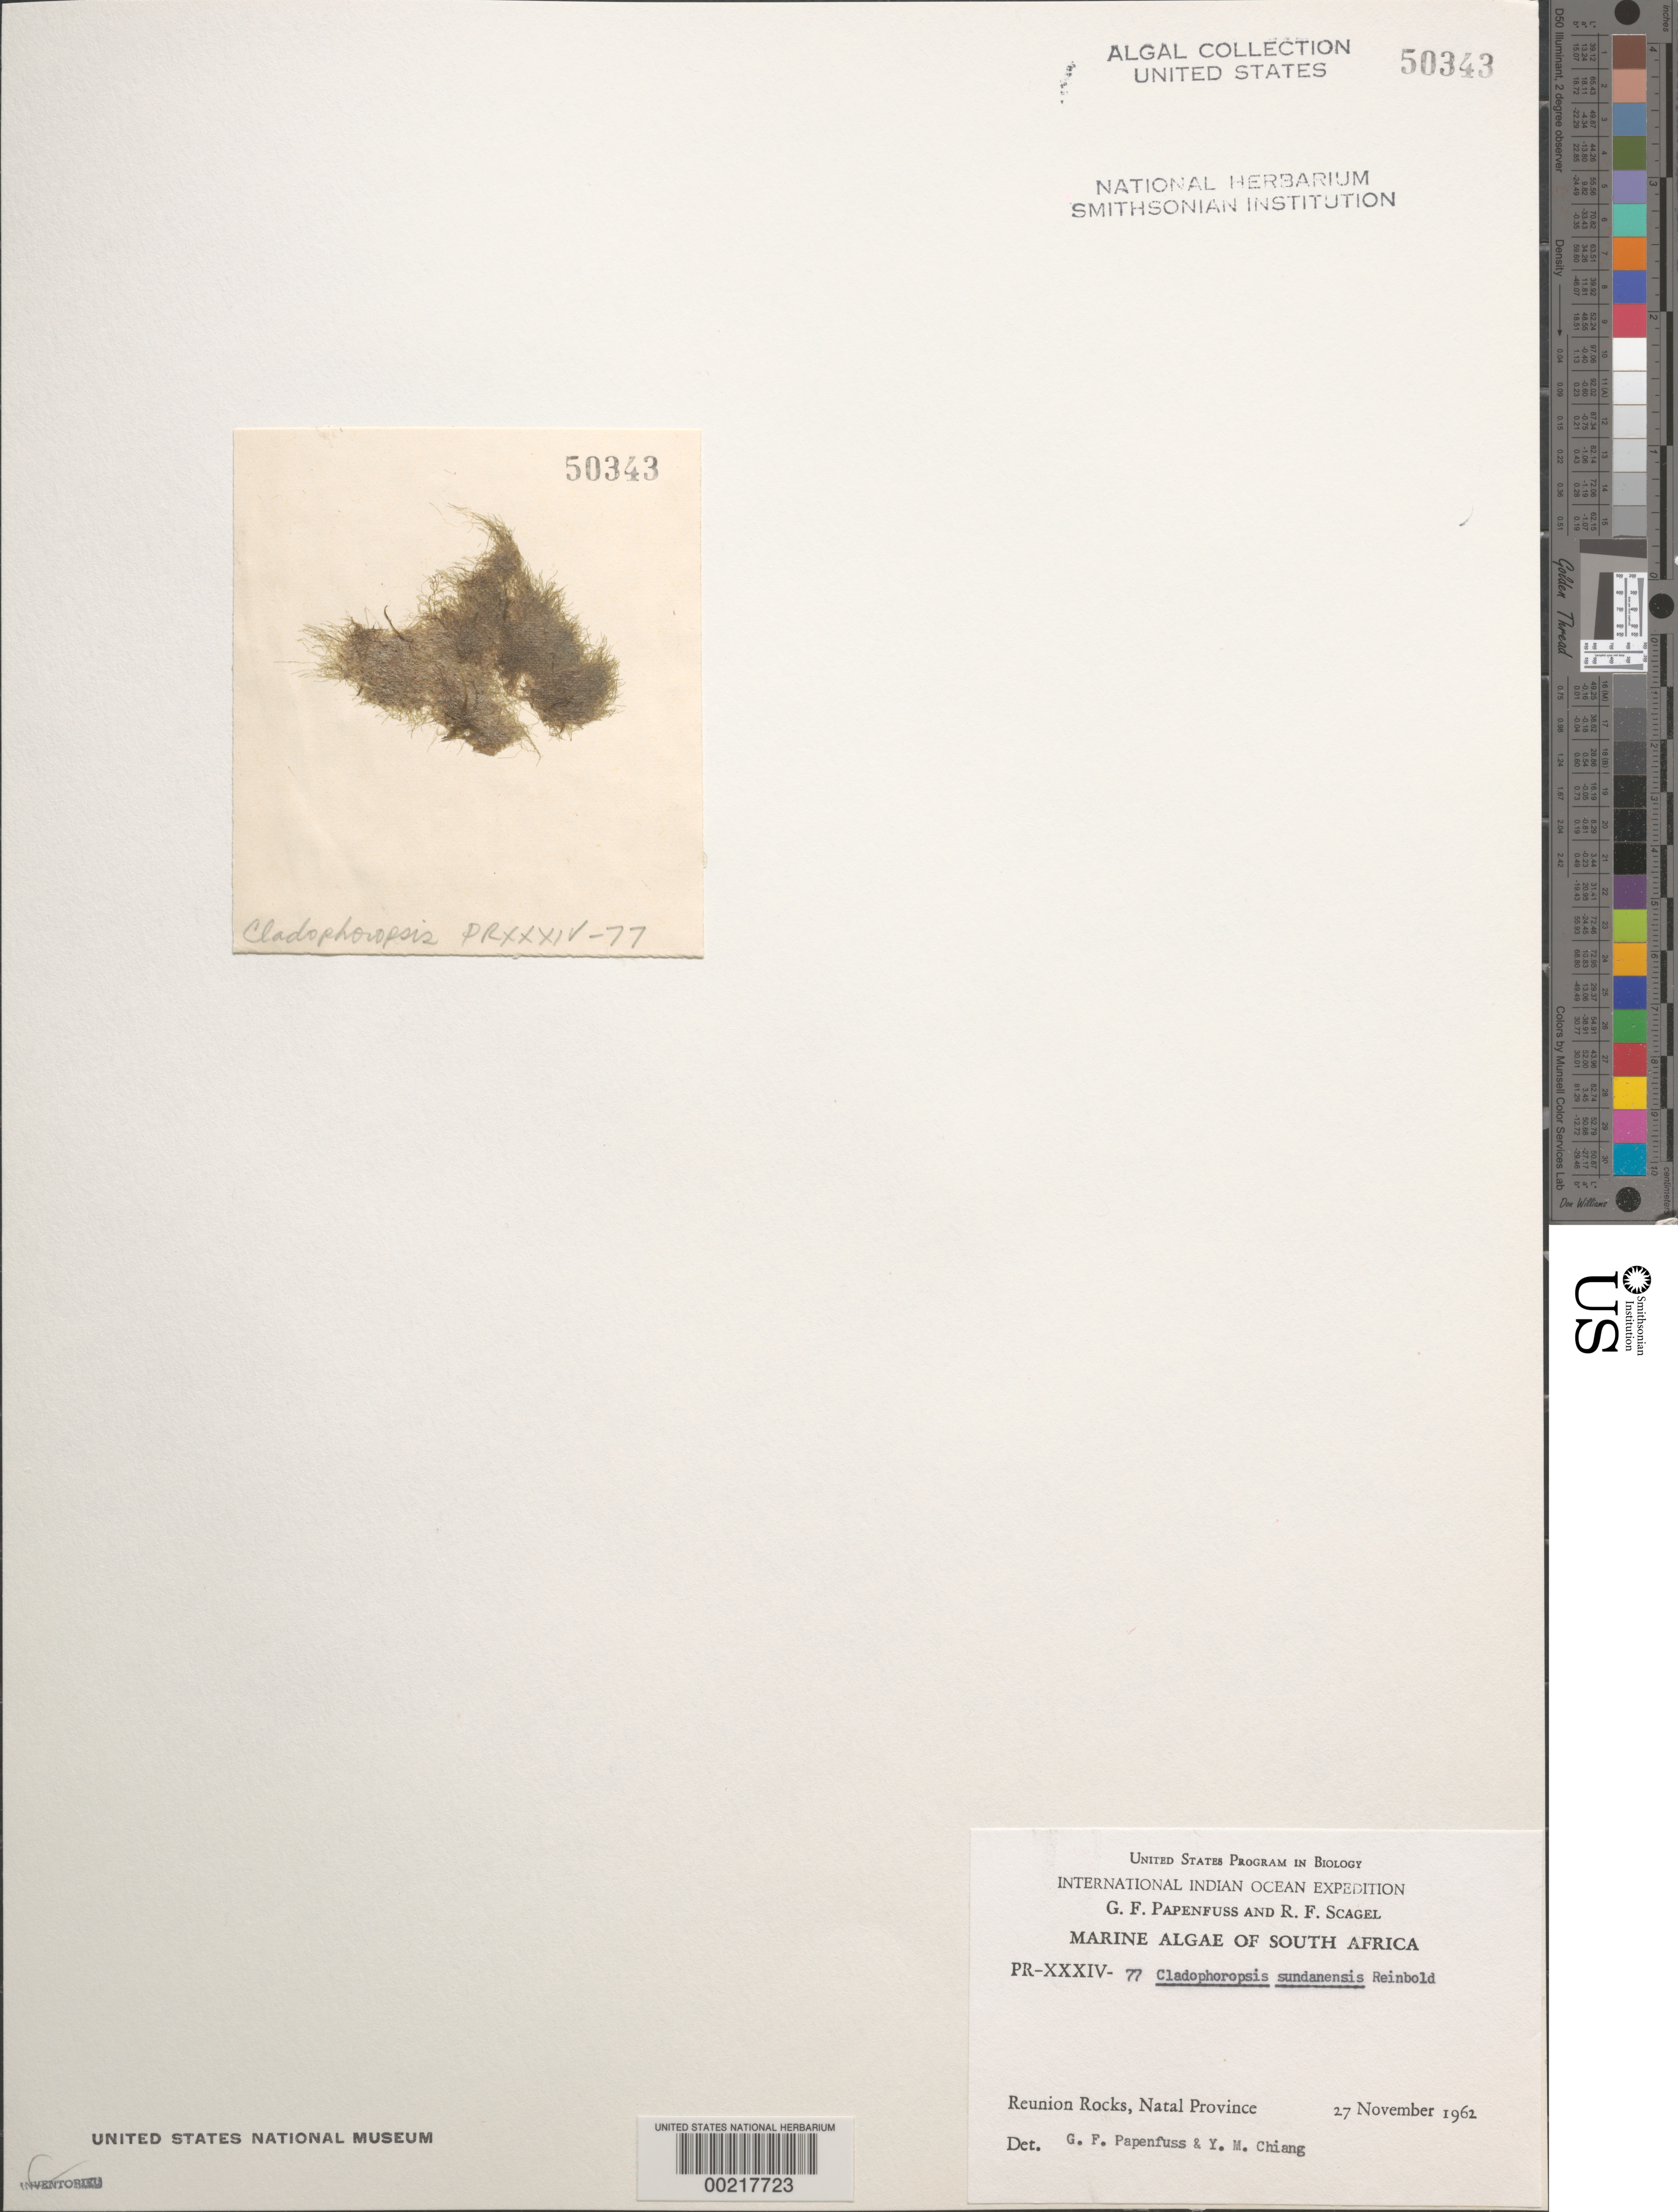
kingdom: Plantae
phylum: Chlorophyta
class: Ulvophyceae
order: Siphonocladales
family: Boodleaceae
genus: Cladophoropsis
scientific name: Cladophoropsis fasciculata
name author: (Kjellm.) N.Wille in Engl. & Prantl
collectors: G. Papenfuss & R. F. Scagel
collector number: PR-XXXIV-77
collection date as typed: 27 Nov 1962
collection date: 1962-11-27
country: South Africa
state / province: KwaZulu-Natal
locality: Reunion Rocks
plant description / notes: International Indian Ocean Expedition, 1962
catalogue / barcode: US 50343